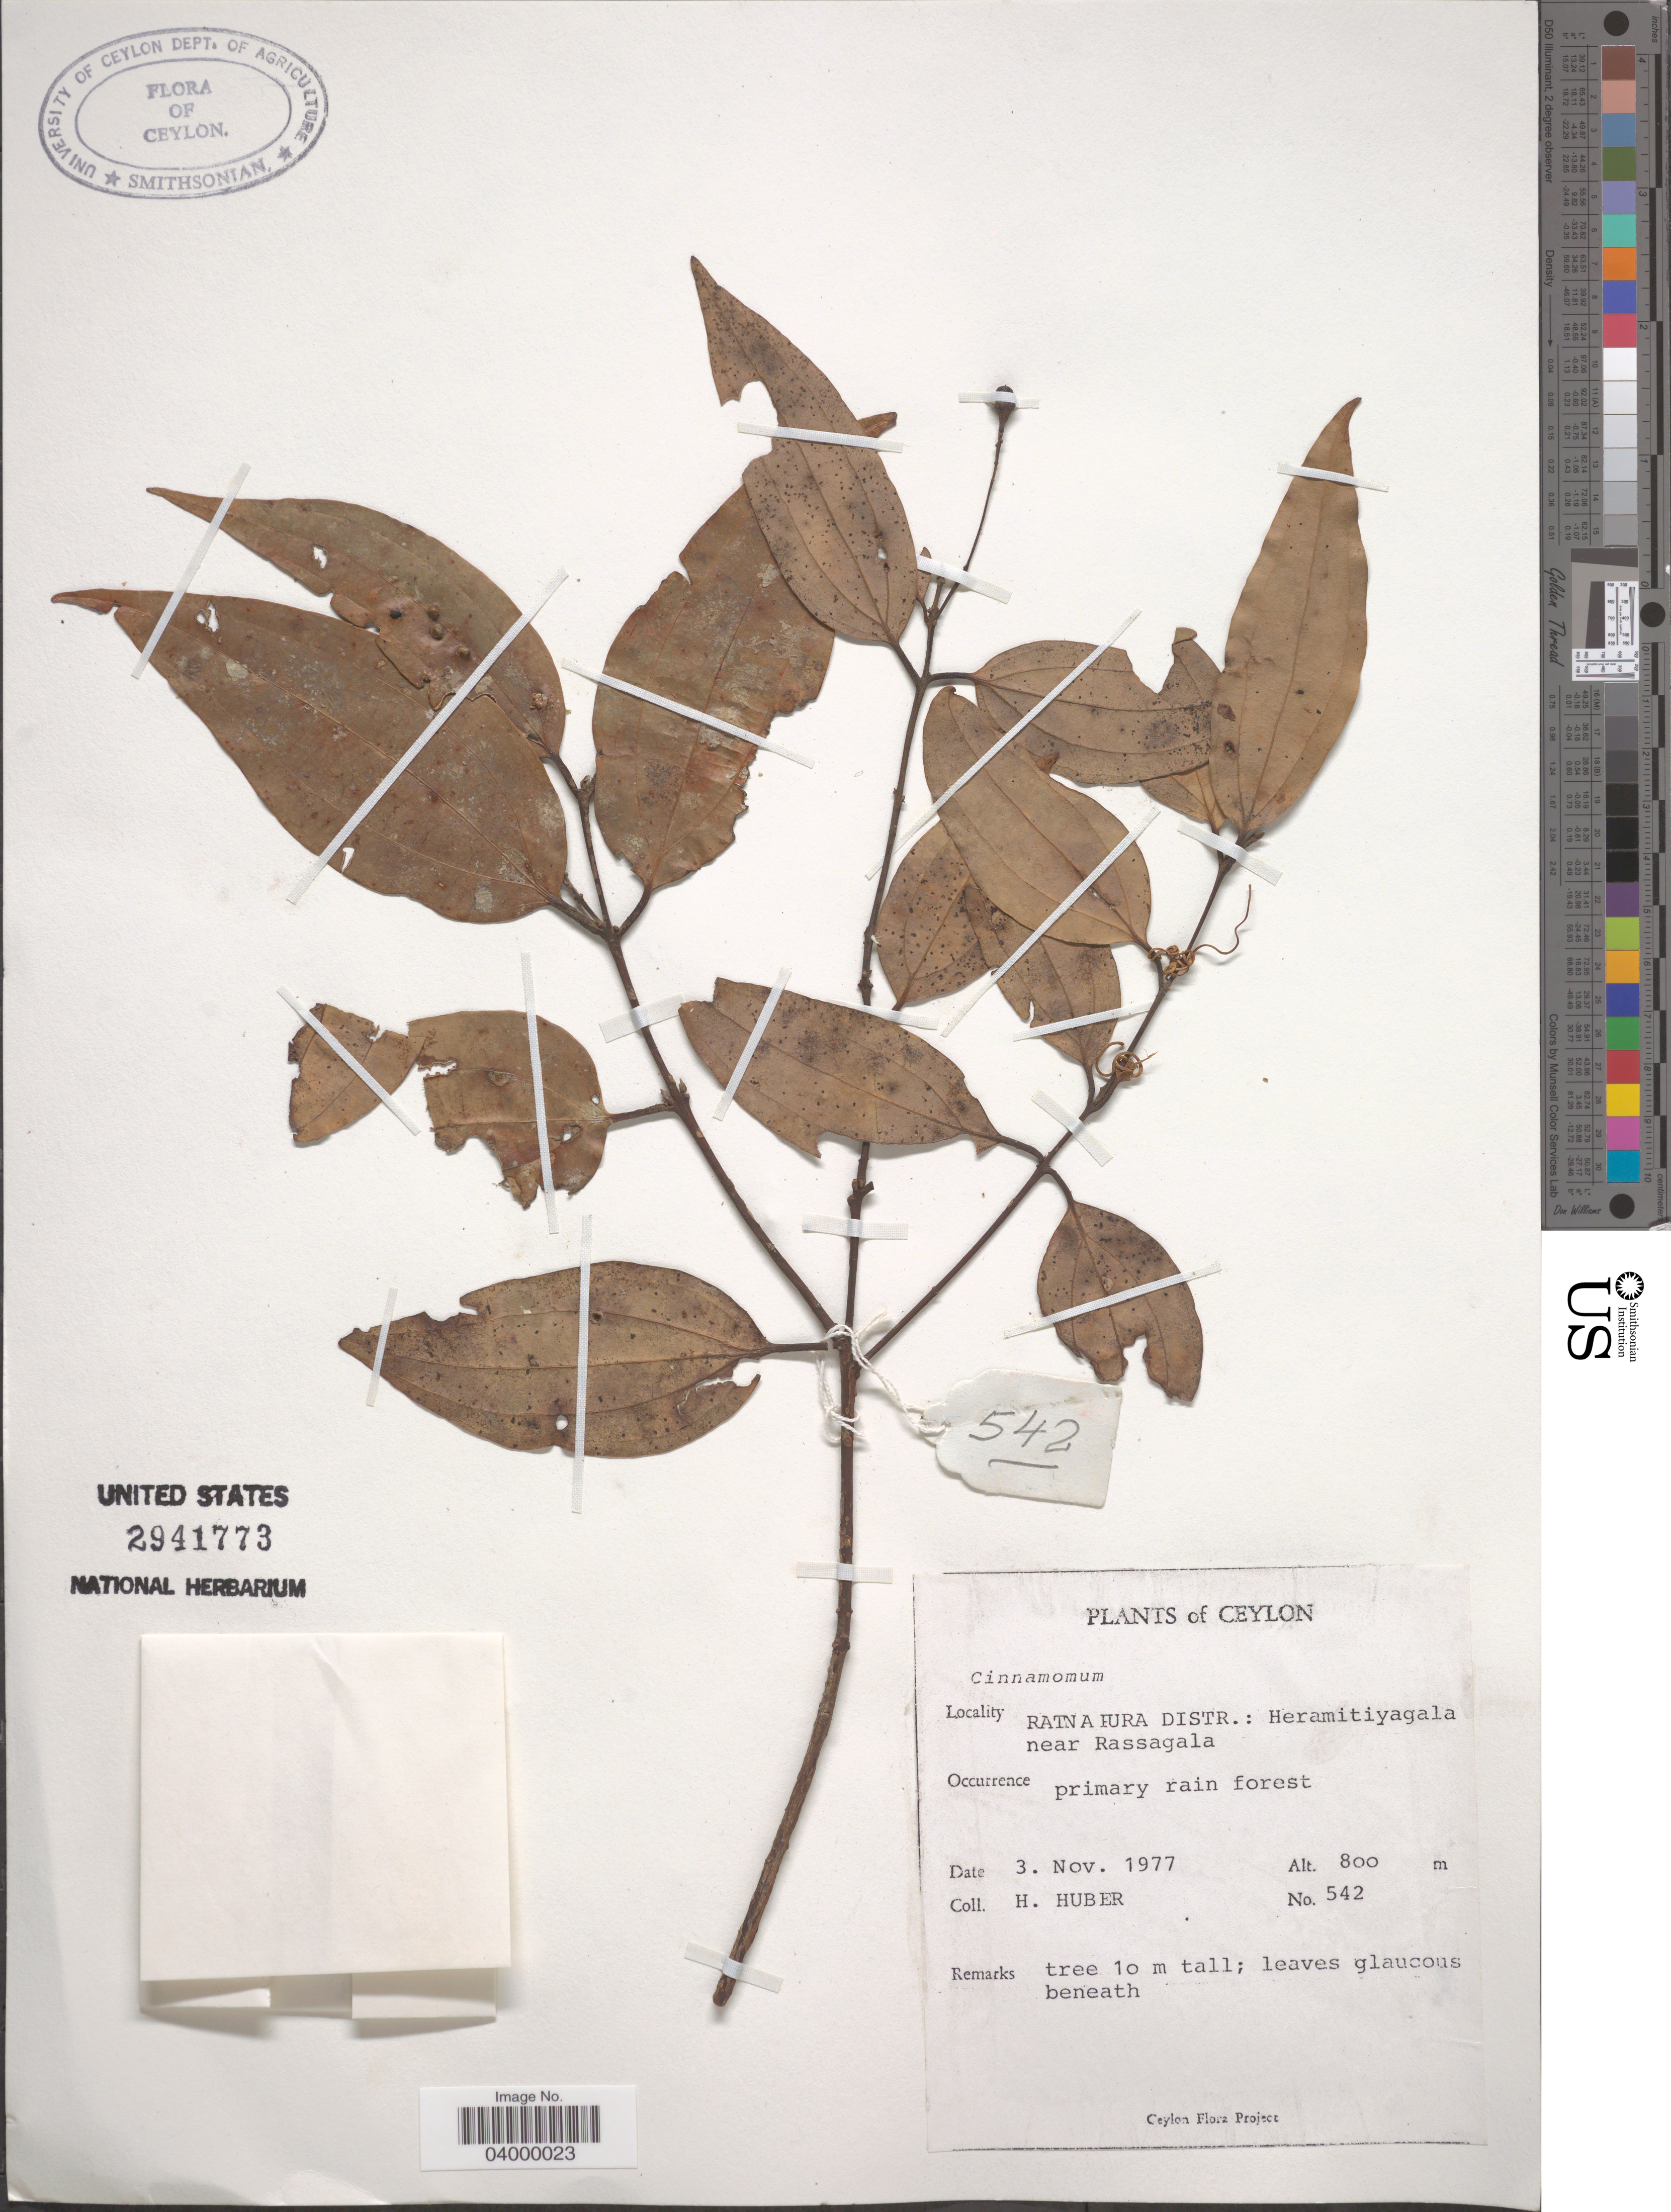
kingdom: Plantae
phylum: Tracheophyta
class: Magnoliopsida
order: Laurales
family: Lauraceae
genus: Cinnamomum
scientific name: Cinnamomum sp.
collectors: H. Huber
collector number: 542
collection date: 1977-11-03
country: Sri Lanka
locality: Ceylon. Ratnapura Distr.: Heramitiyagala near Rassagala.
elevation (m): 800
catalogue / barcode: US 2941773